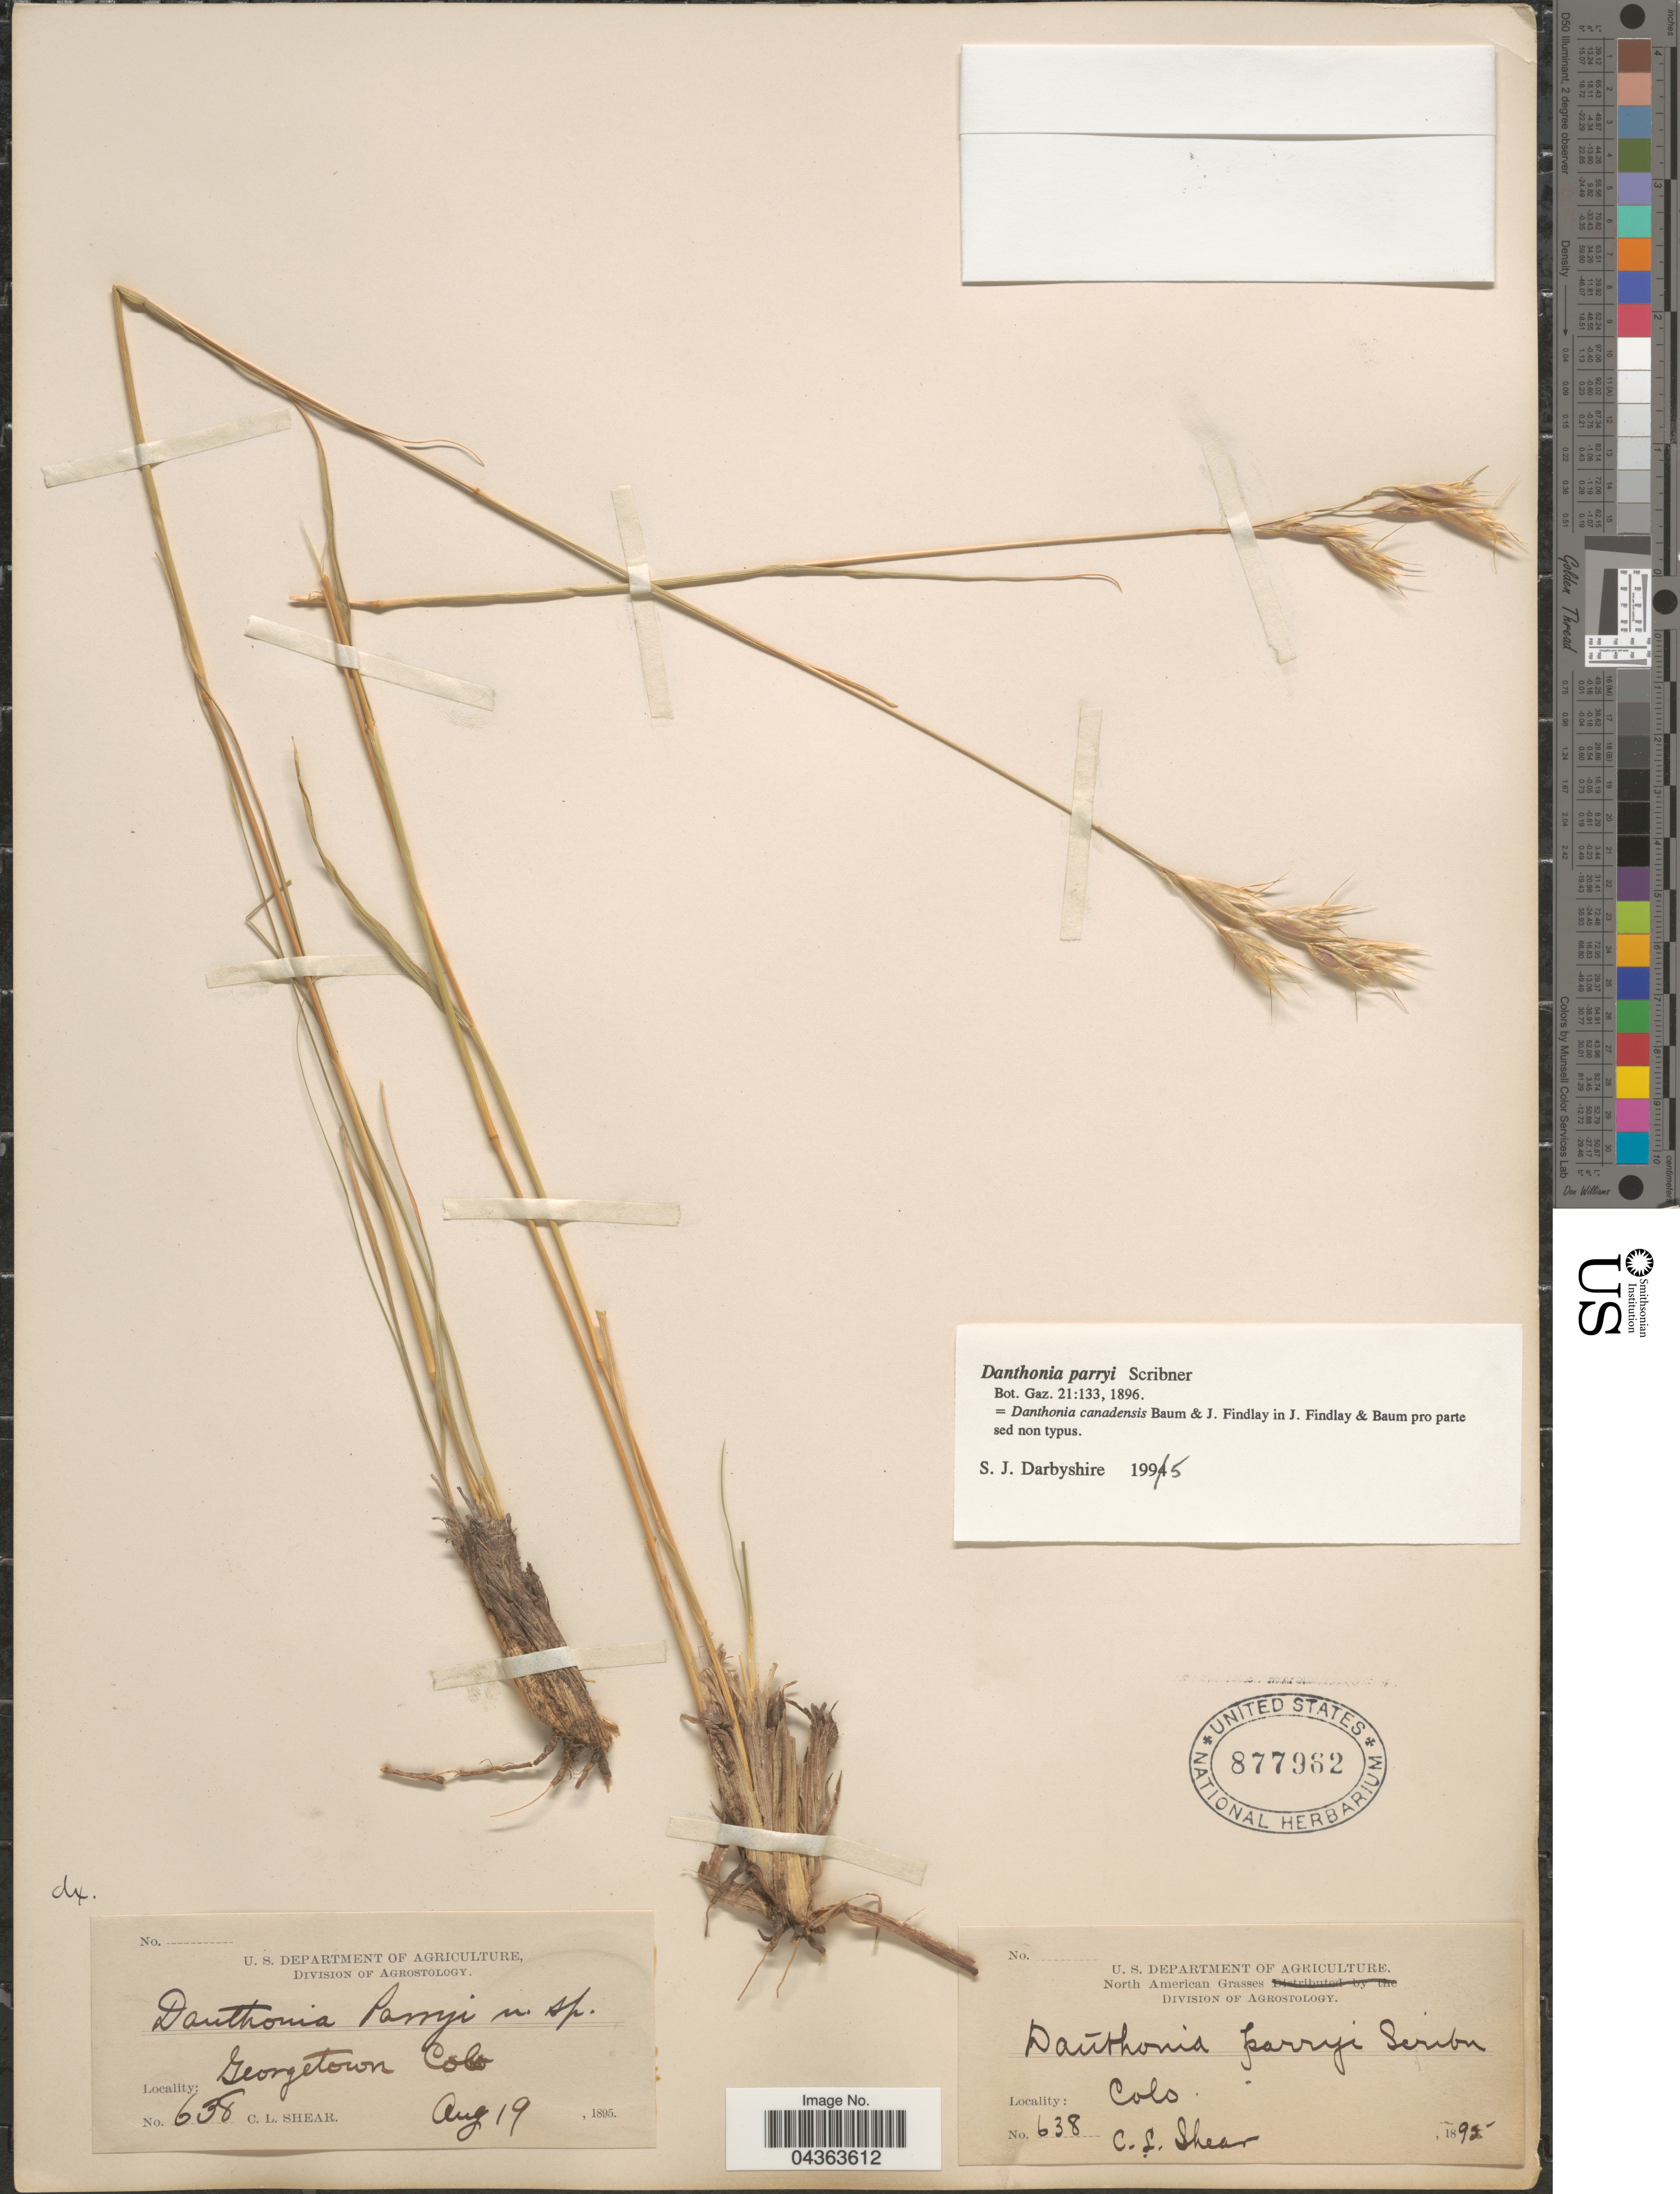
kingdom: Plantae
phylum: Tracheophyta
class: Liliopsida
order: Poales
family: Poaceae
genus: Danthonia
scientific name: Danthonia parryi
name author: Scribn.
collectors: C. L. Shear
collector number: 638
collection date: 1895-08-19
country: United States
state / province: Colorado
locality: Georgetown.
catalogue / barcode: US 877962